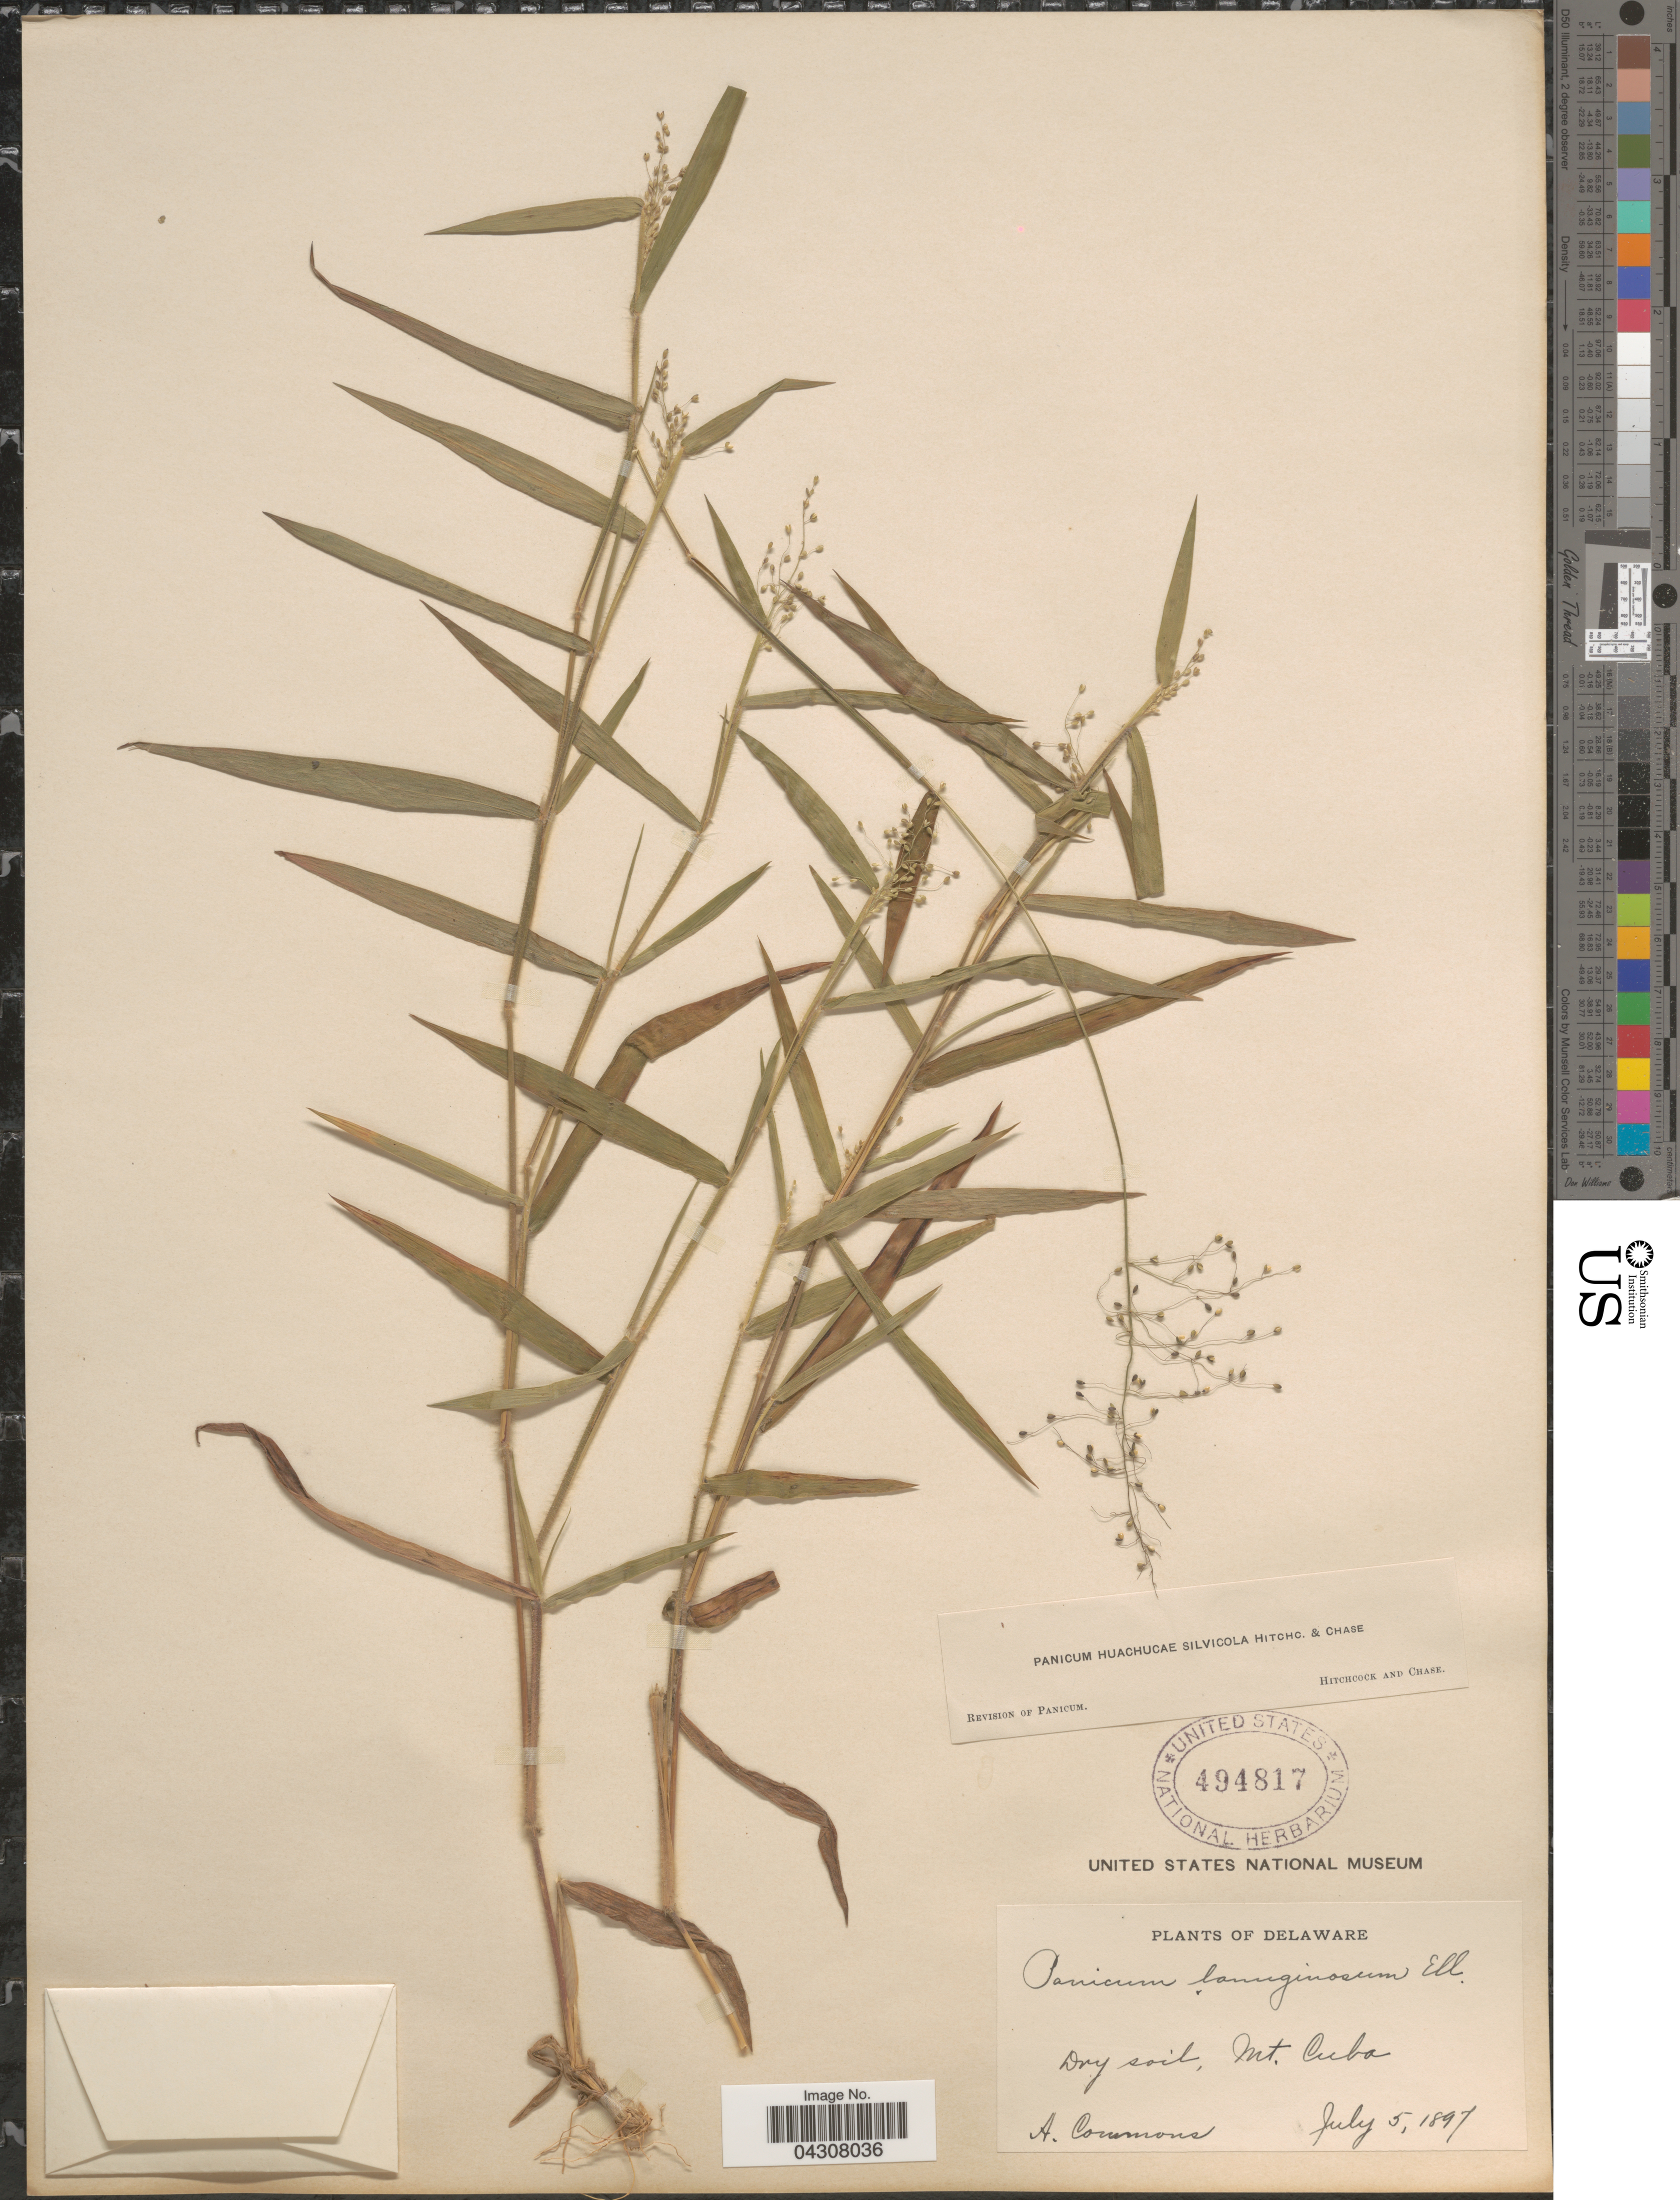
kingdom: Plantae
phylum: Tracheophyta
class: Liliopsida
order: Poales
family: Poaceae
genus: Dichanthelium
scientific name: Dichanthelium acuminatum var. acuminatum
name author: (Sw.) Gould & C.A. Clark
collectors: A. Commons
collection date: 1897-07-05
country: United States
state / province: Delaware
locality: Dry soil, Mt. Cuba.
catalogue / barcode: US 494817